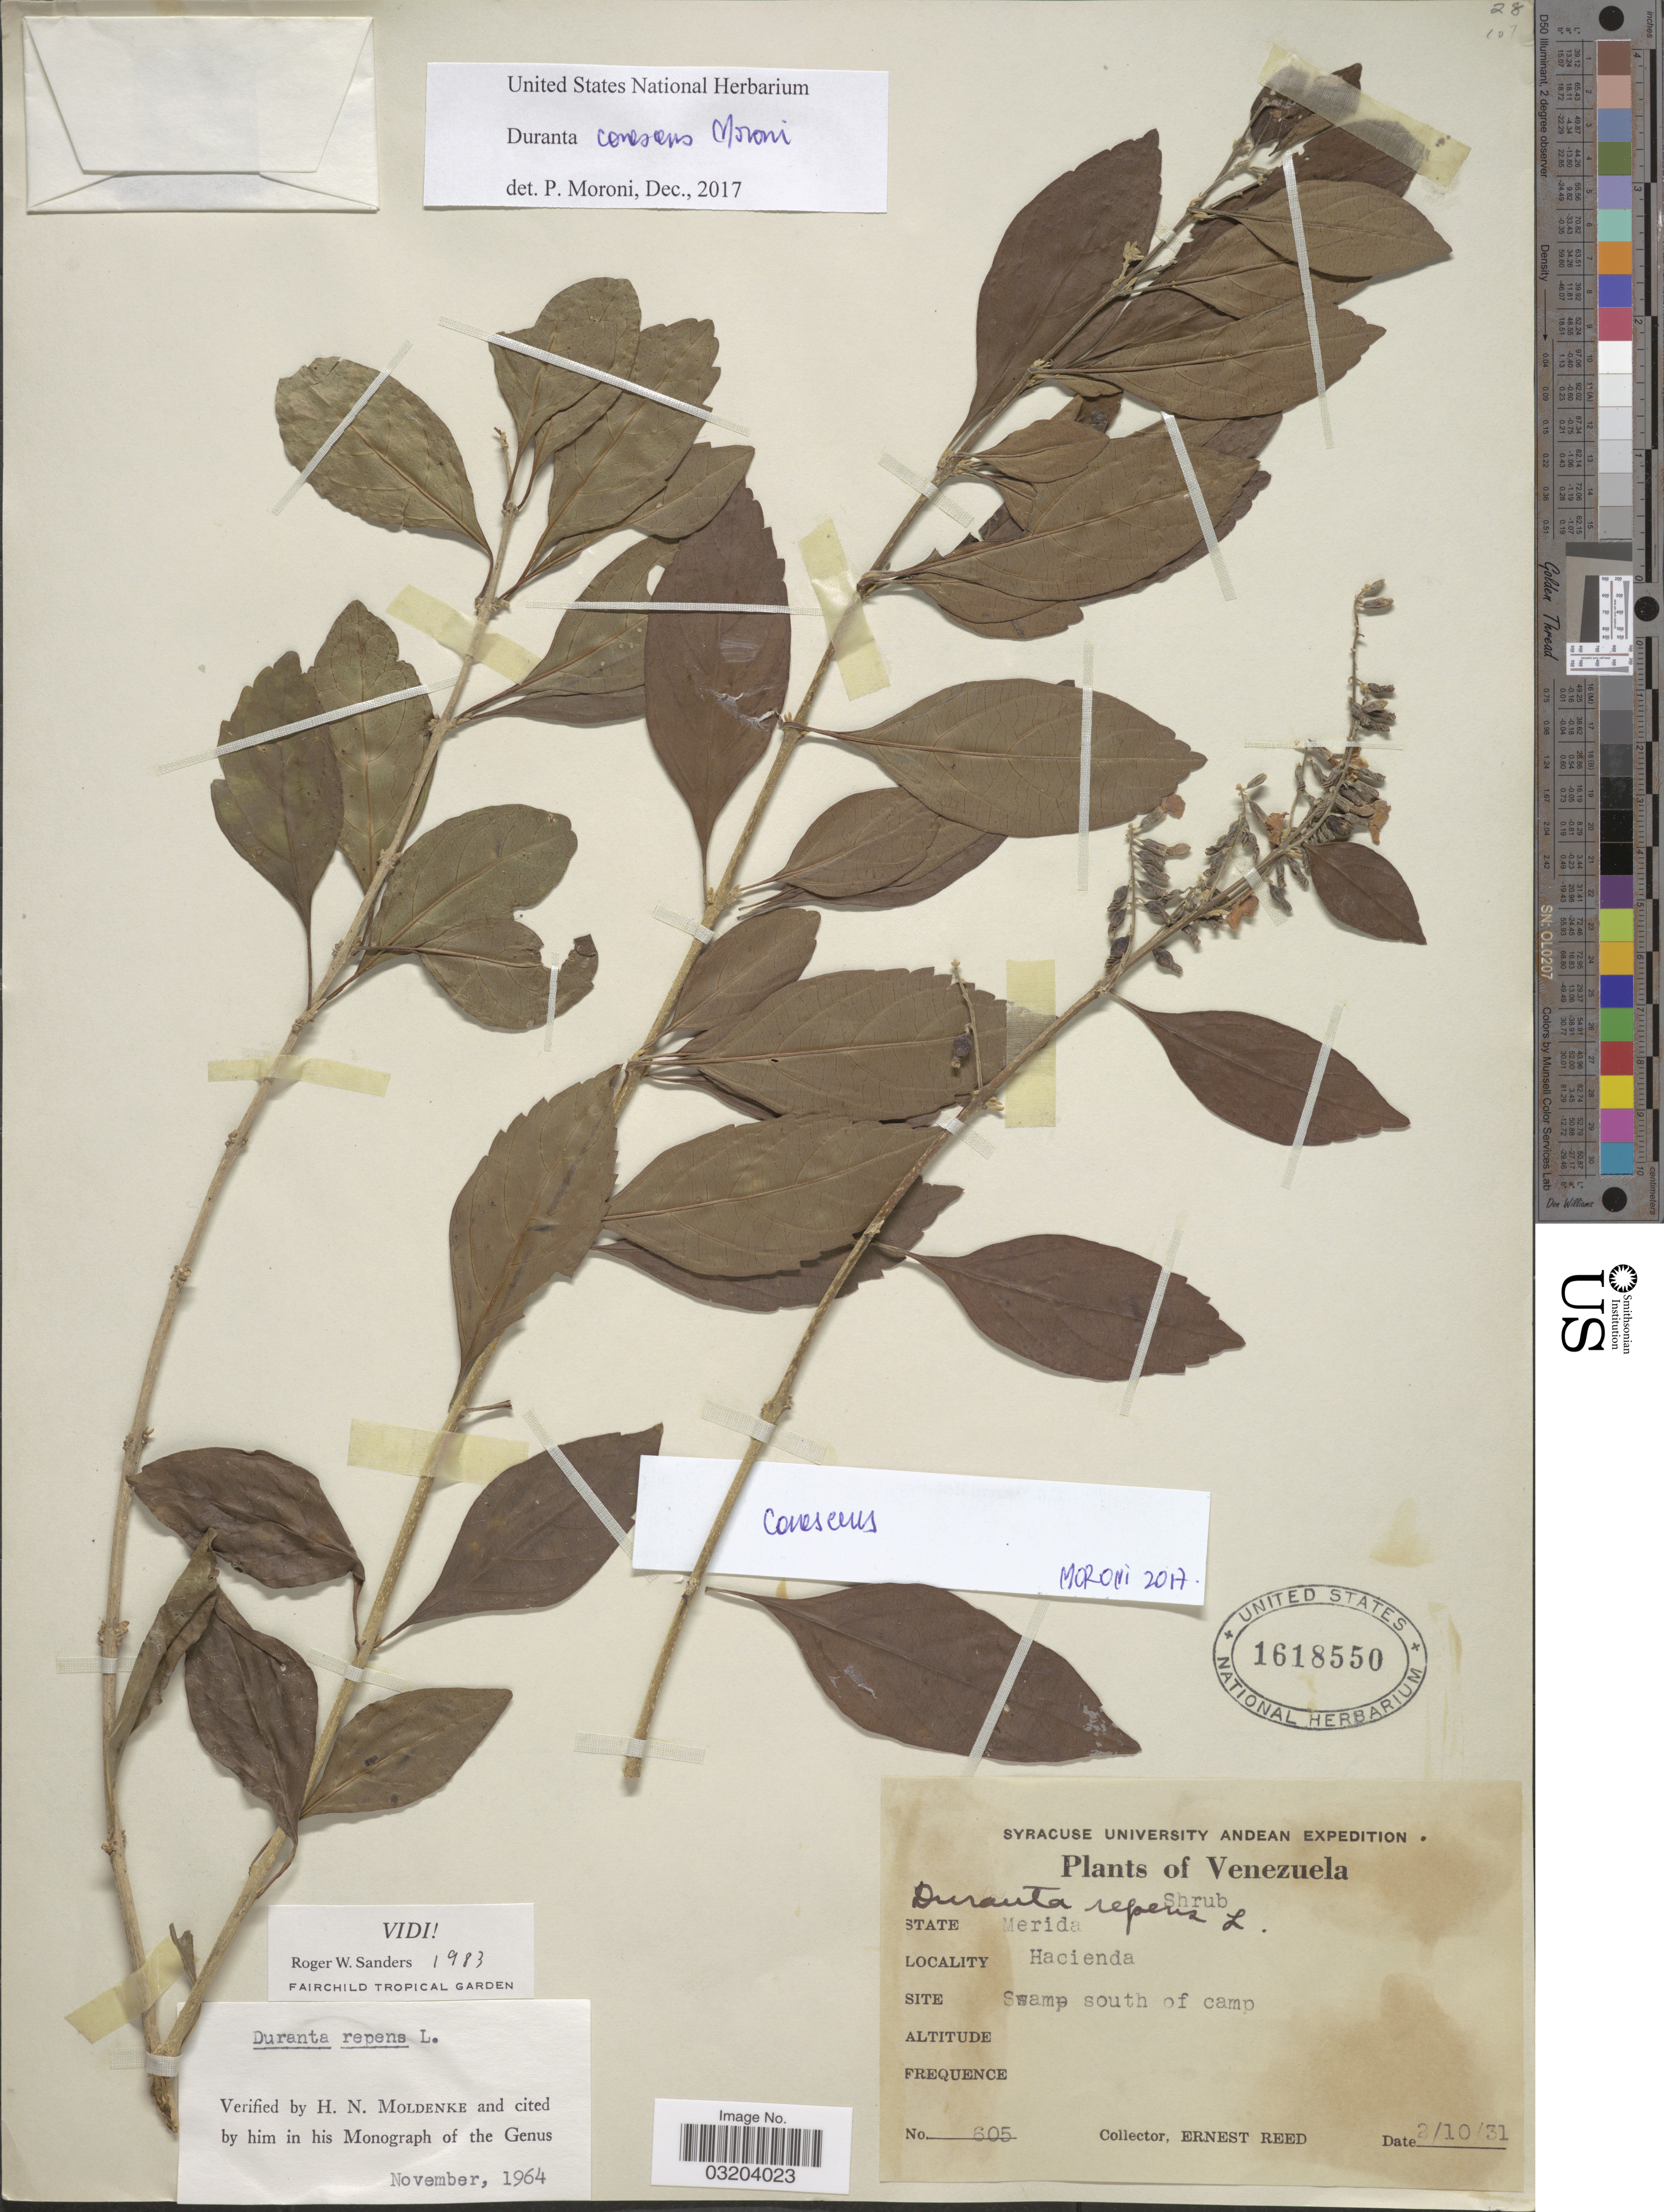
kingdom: Plantae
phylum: Tracheophyta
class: Magnoliopsida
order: Lamiales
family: Verbenaceae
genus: Duranta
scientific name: Duranta canescens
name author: (Moldenke) P. Moroni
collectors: E. Reed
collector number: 605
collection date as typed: Transcribed d/m/y: 2/10/31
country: Venezuela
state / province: Mérida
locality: Hacienda. Site: Swamp south of camp.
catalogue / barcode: US 1618550